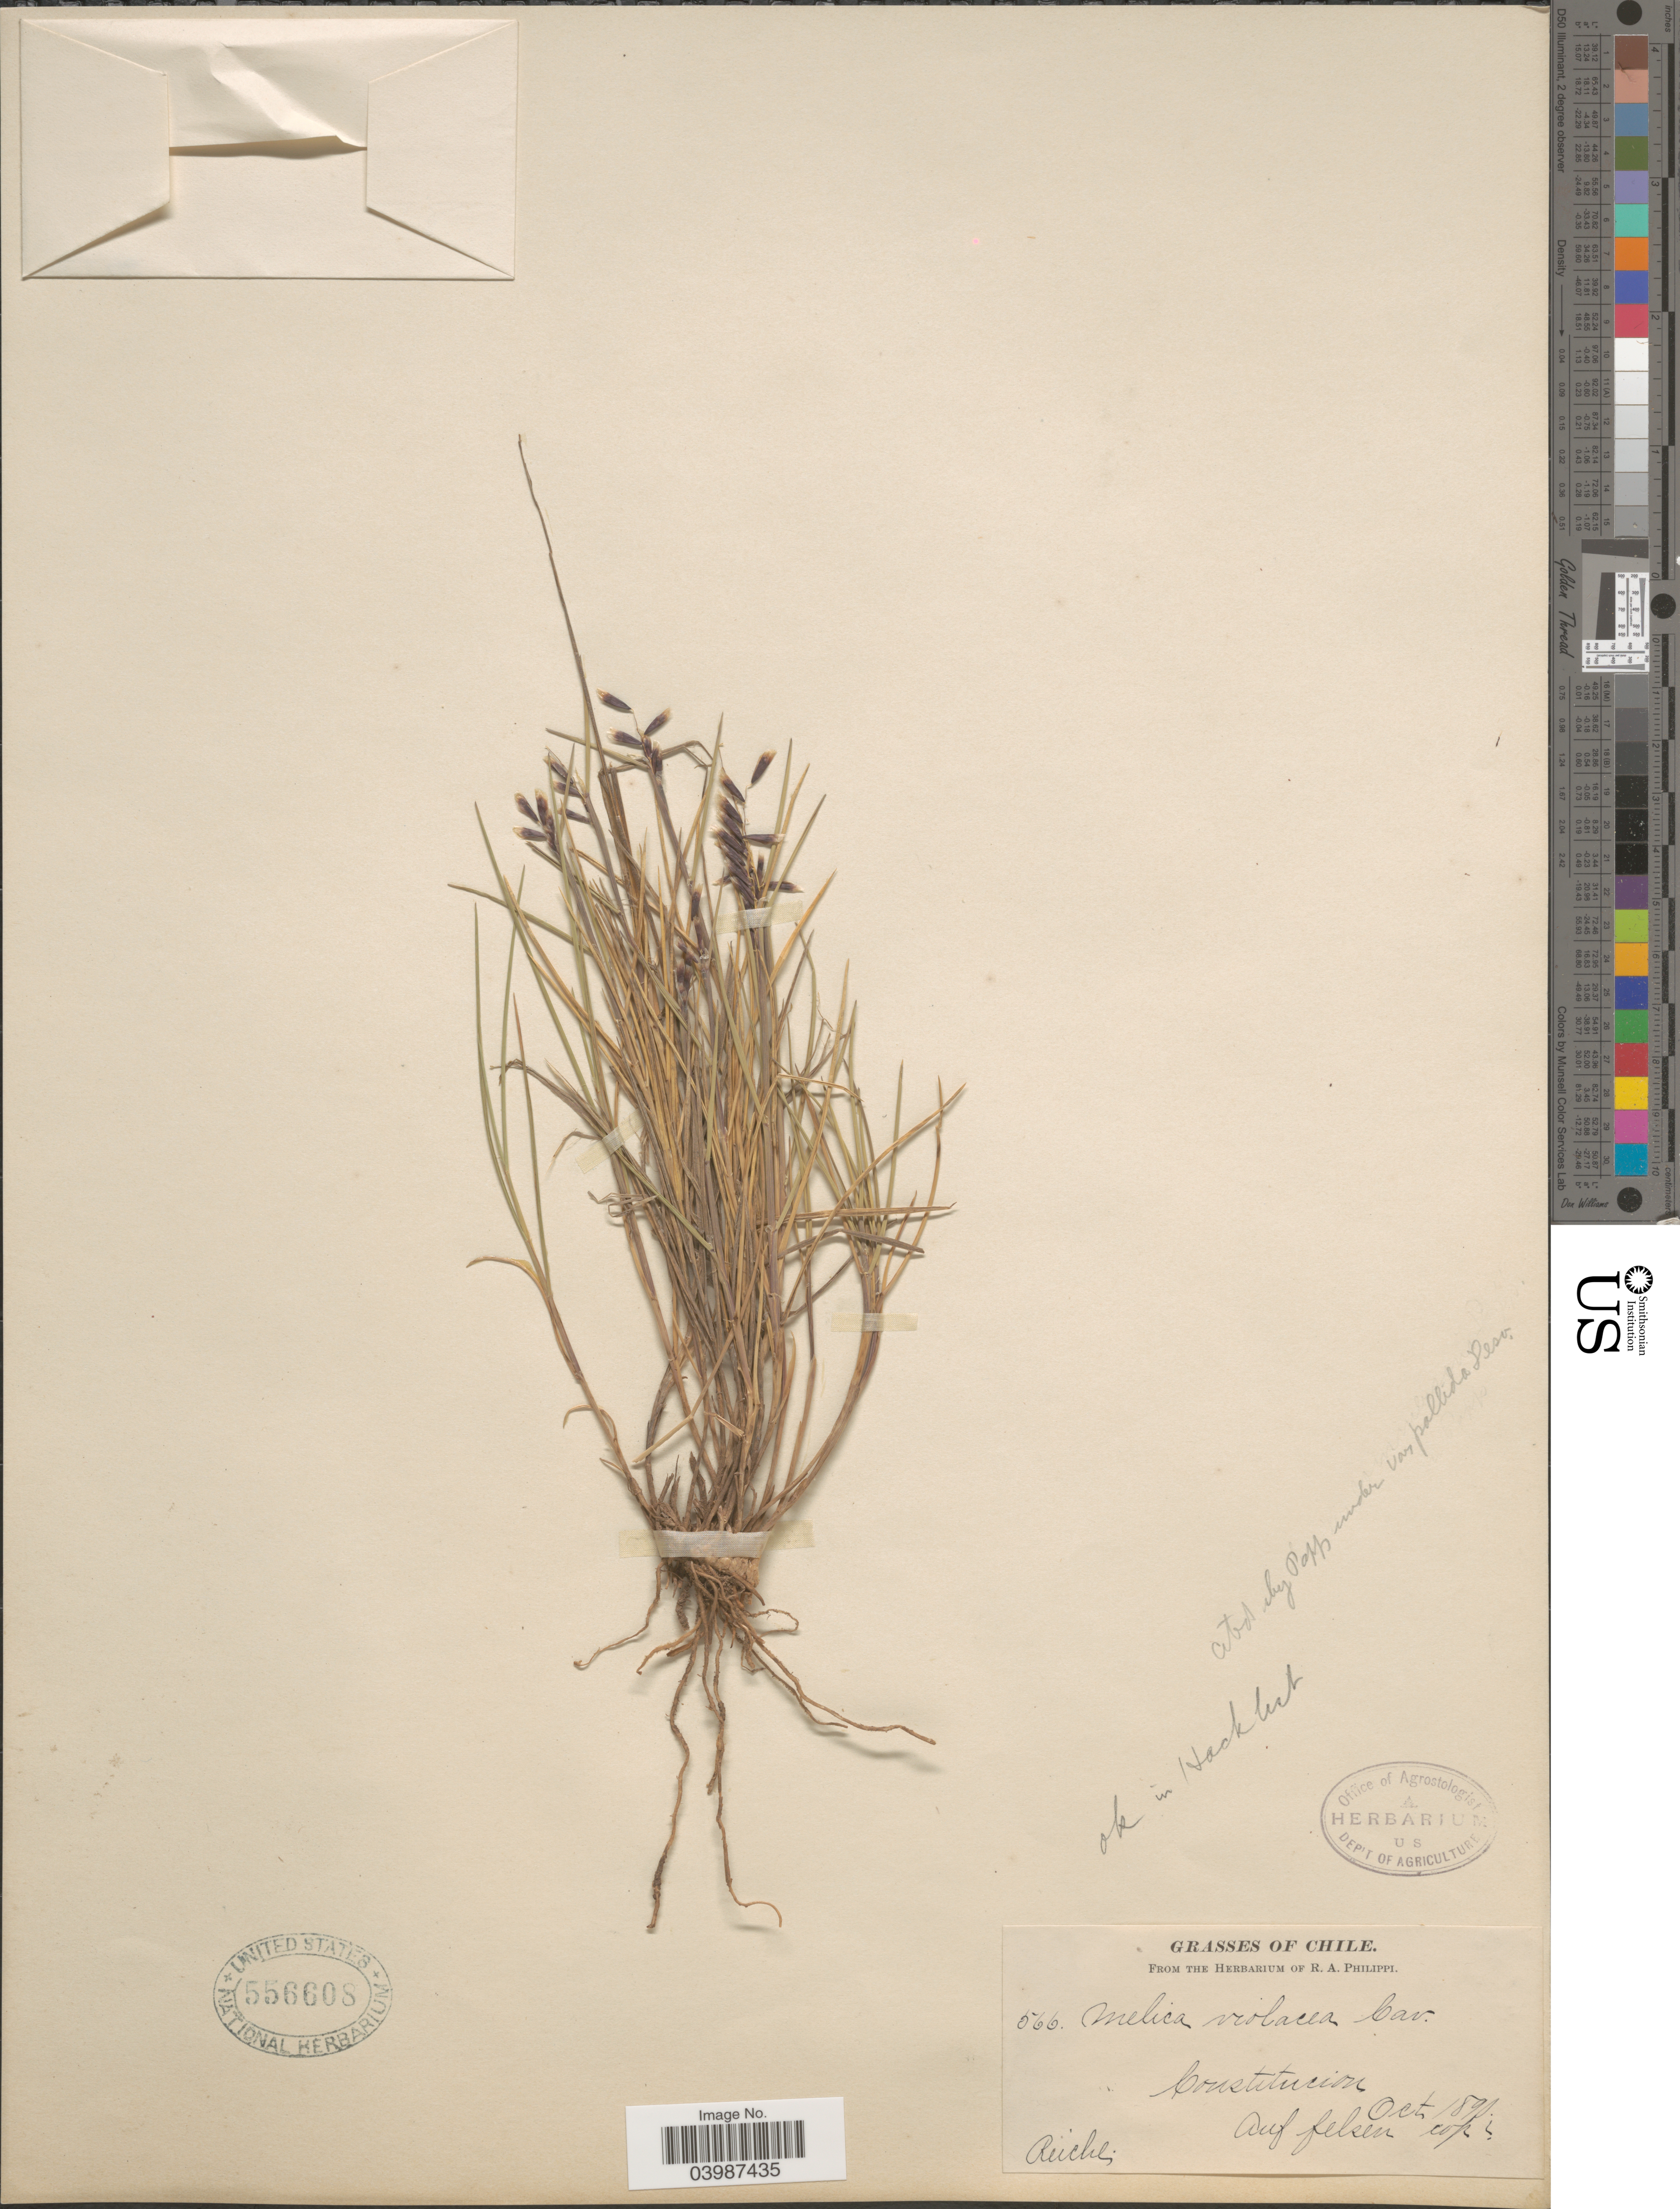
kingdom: Plantae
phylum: Tracheophyta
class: Liliopsida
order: Poales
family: Poaceae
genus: Melica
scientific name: Melica violacea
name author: Cav.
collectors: Reiche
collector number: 566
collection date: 1890-10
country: Chile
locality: Grasses of Chile. Constitucion. Auf felsen.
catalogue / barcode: US 556608